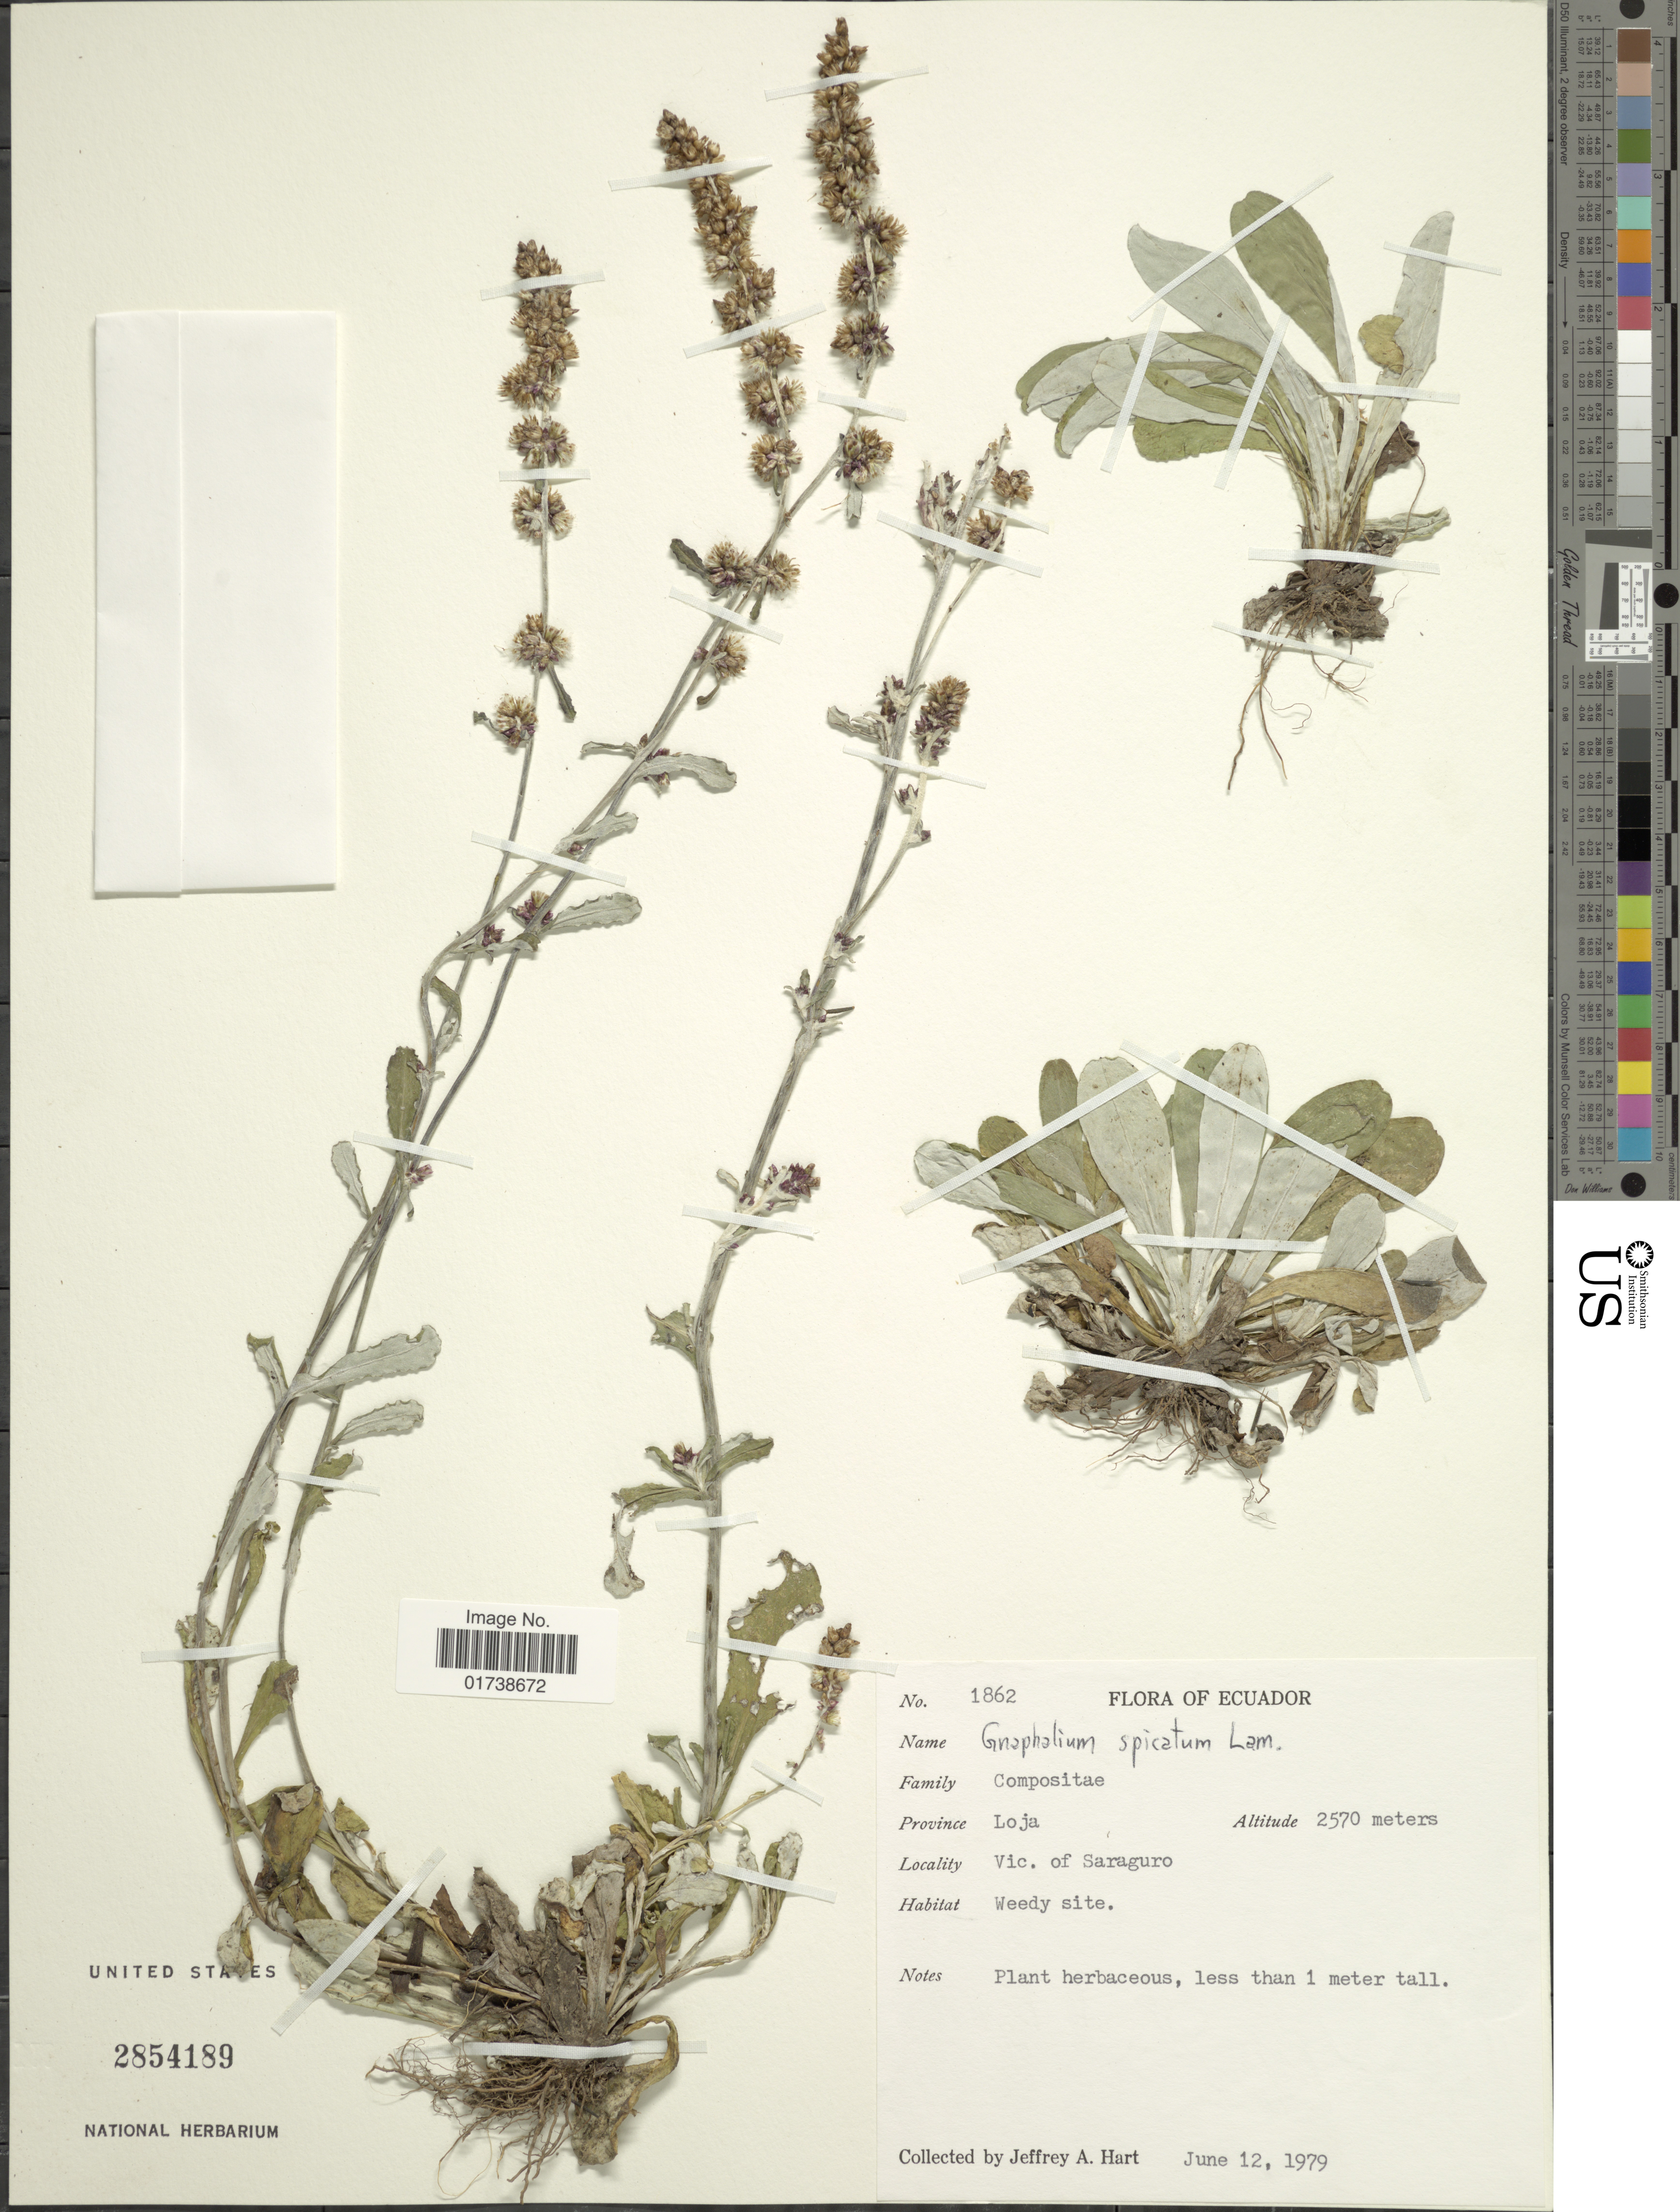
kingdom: Plantae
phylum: Tracheophyta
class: Magnoliopsida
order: Asterales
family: Asteraceae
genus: Gamochaeta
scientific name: Gamochaeta spicata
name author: (Lam.) Cabrera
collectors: J. A. Hart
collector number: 1862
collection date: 1979-06-12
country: Ecuador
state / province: Loja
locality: Vic. of Saraguro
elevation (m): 2570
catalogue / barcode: US 2854189